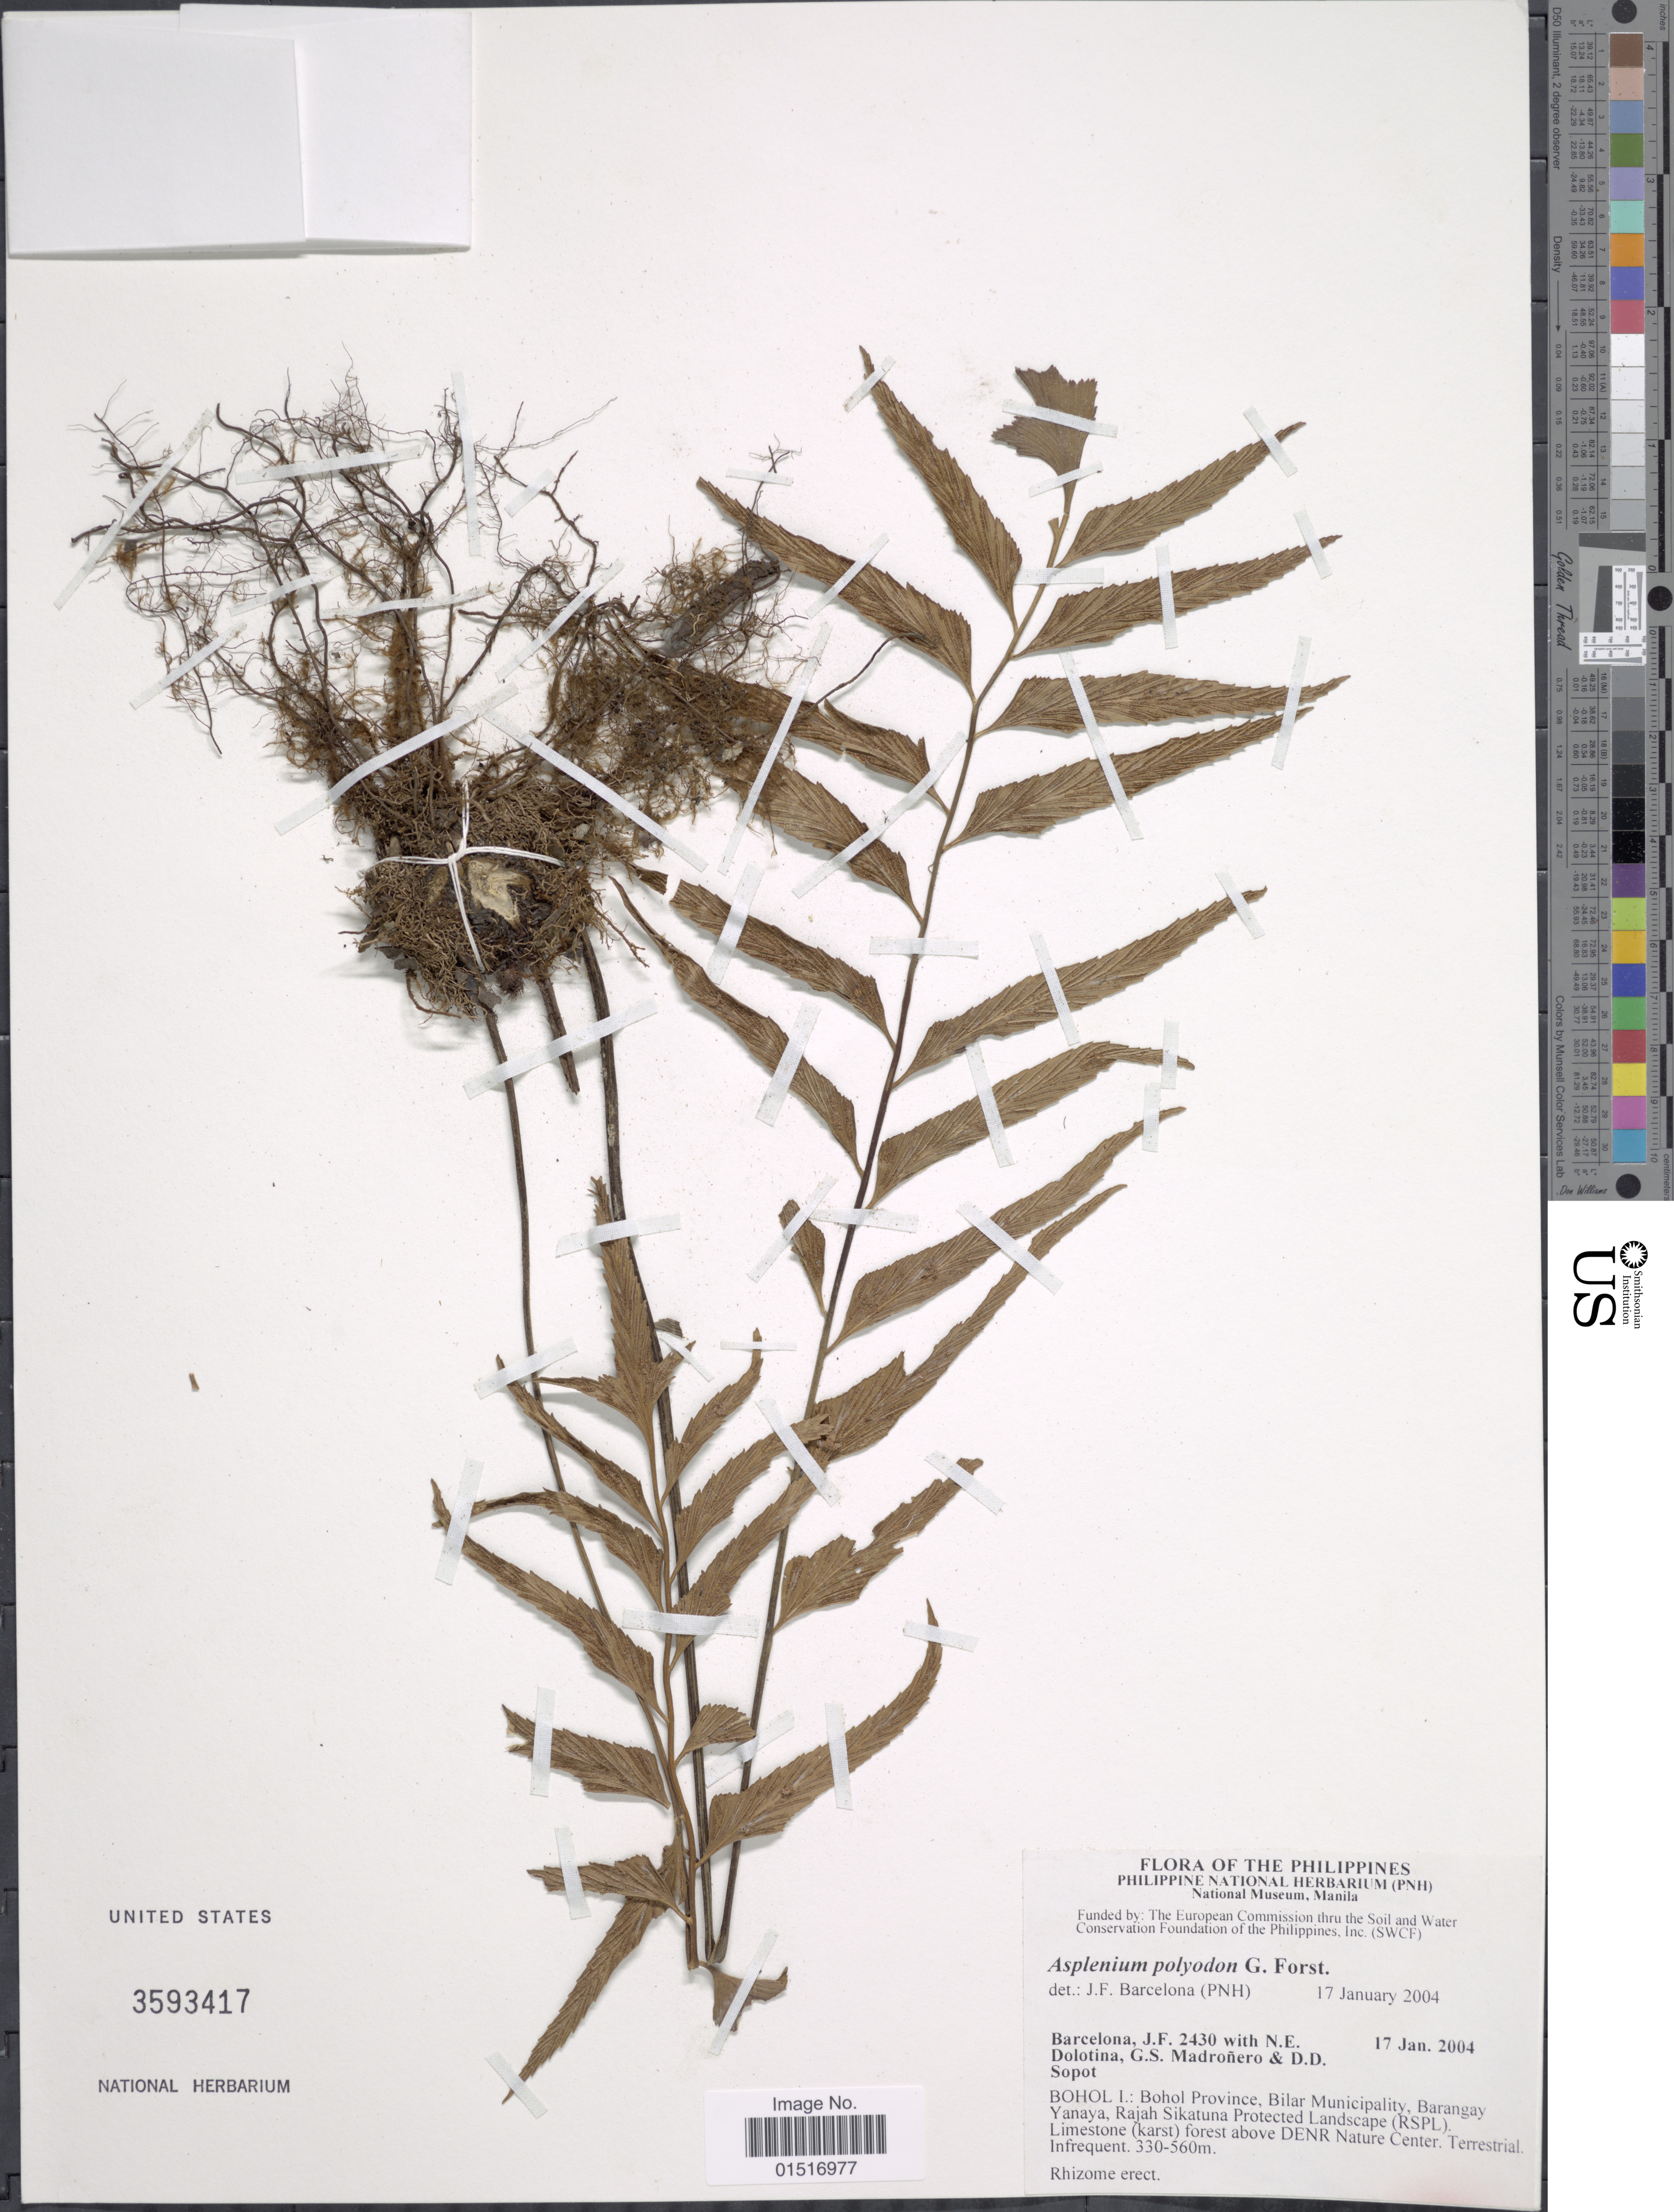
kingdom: Plantae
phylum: Tracheophyta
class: Polypodiopsida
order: Polypodiales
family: Aspleniaceae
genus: Asplenium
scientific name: Asplenium polyodon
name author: G. Forst.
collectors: J. F. Barcelona, N. Dolotina, G. Madroñero & D. Sopot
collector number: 2430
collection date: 2004-01-17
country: Philippines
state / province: Central Visayas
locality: Bohol I.: Bohol Province, Bilar Municipality, Barangay Yanaya, Rajah Sikatuna Protected Landscape (RSPL). Limestone (karst) forest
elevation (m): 330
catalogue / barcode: US 3593417